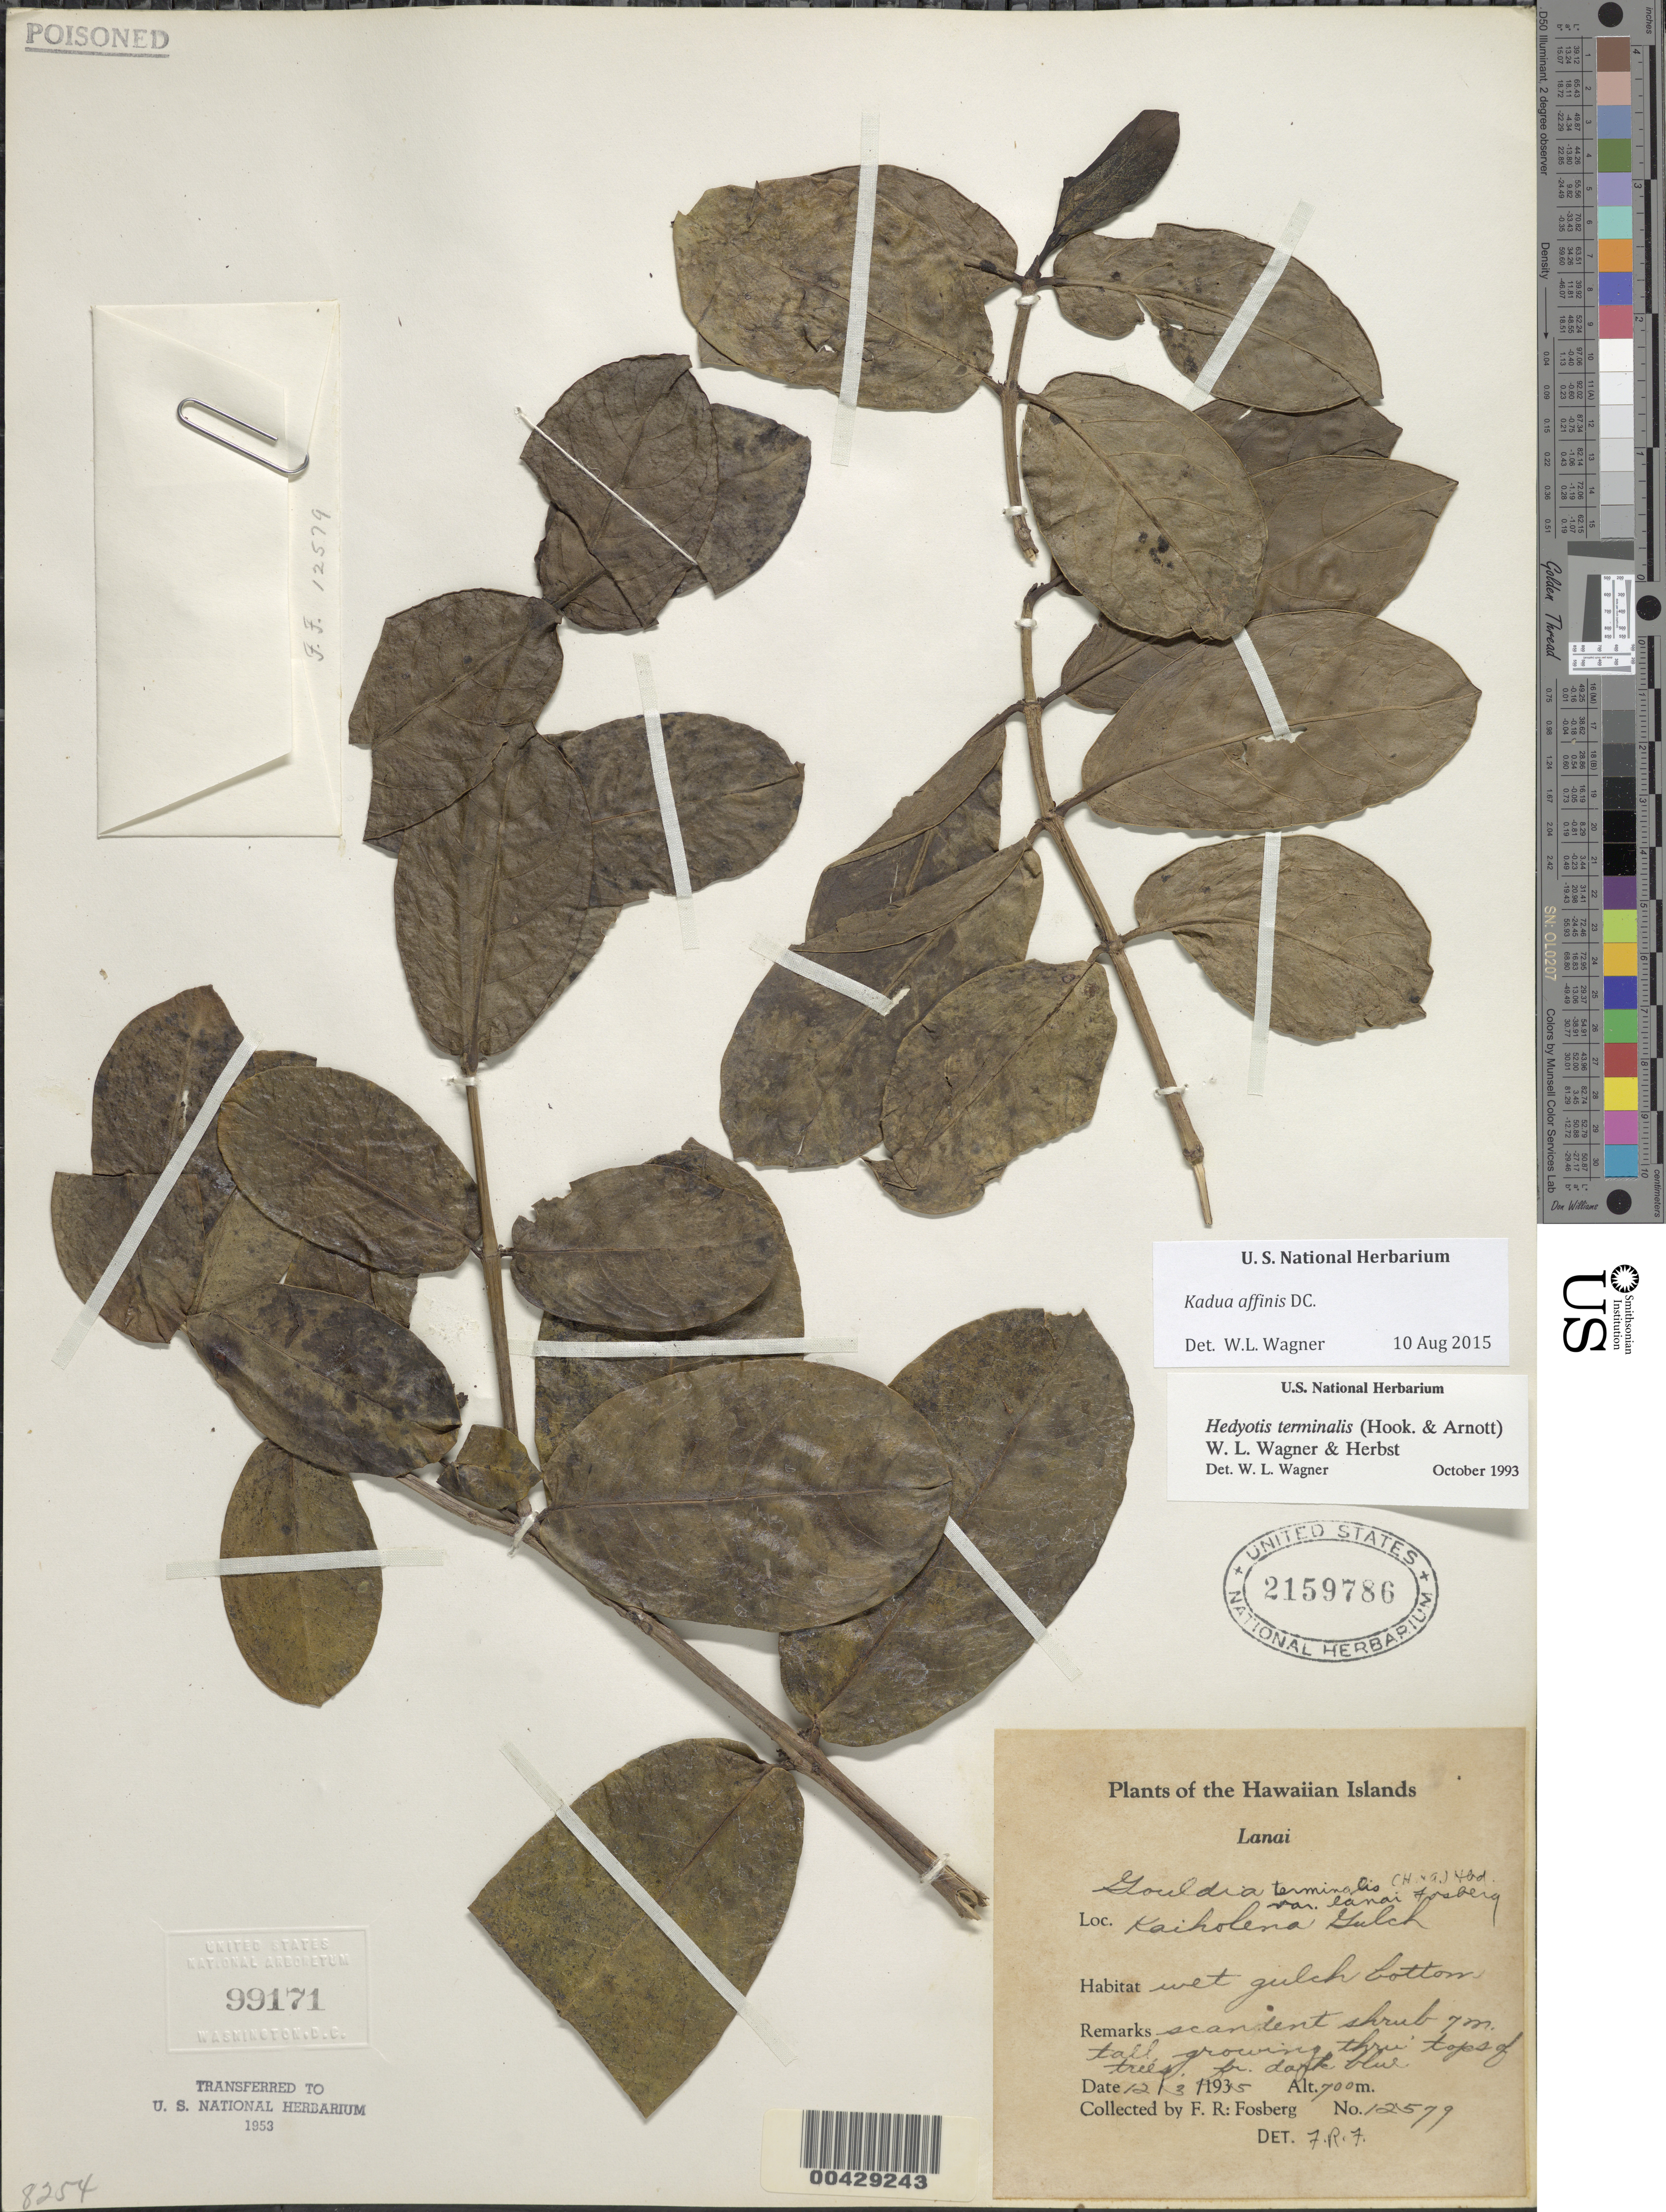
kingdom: Plantae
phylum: Tracheophyta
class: Magnoliopsida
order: Gentianales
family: Rubiaceae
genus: Kadua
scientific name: Kadua affinis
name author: DC.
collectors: F. R. Fosberg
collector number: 1257?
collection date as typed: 3 Dec 1935 or 12 Mar 1935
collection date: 1935-03-12 or 1935-12-03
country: United States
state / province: Hawaii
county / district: Maui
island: Lana'i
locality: Kaiholena Gulch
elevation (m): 700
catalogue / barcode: US 2159786